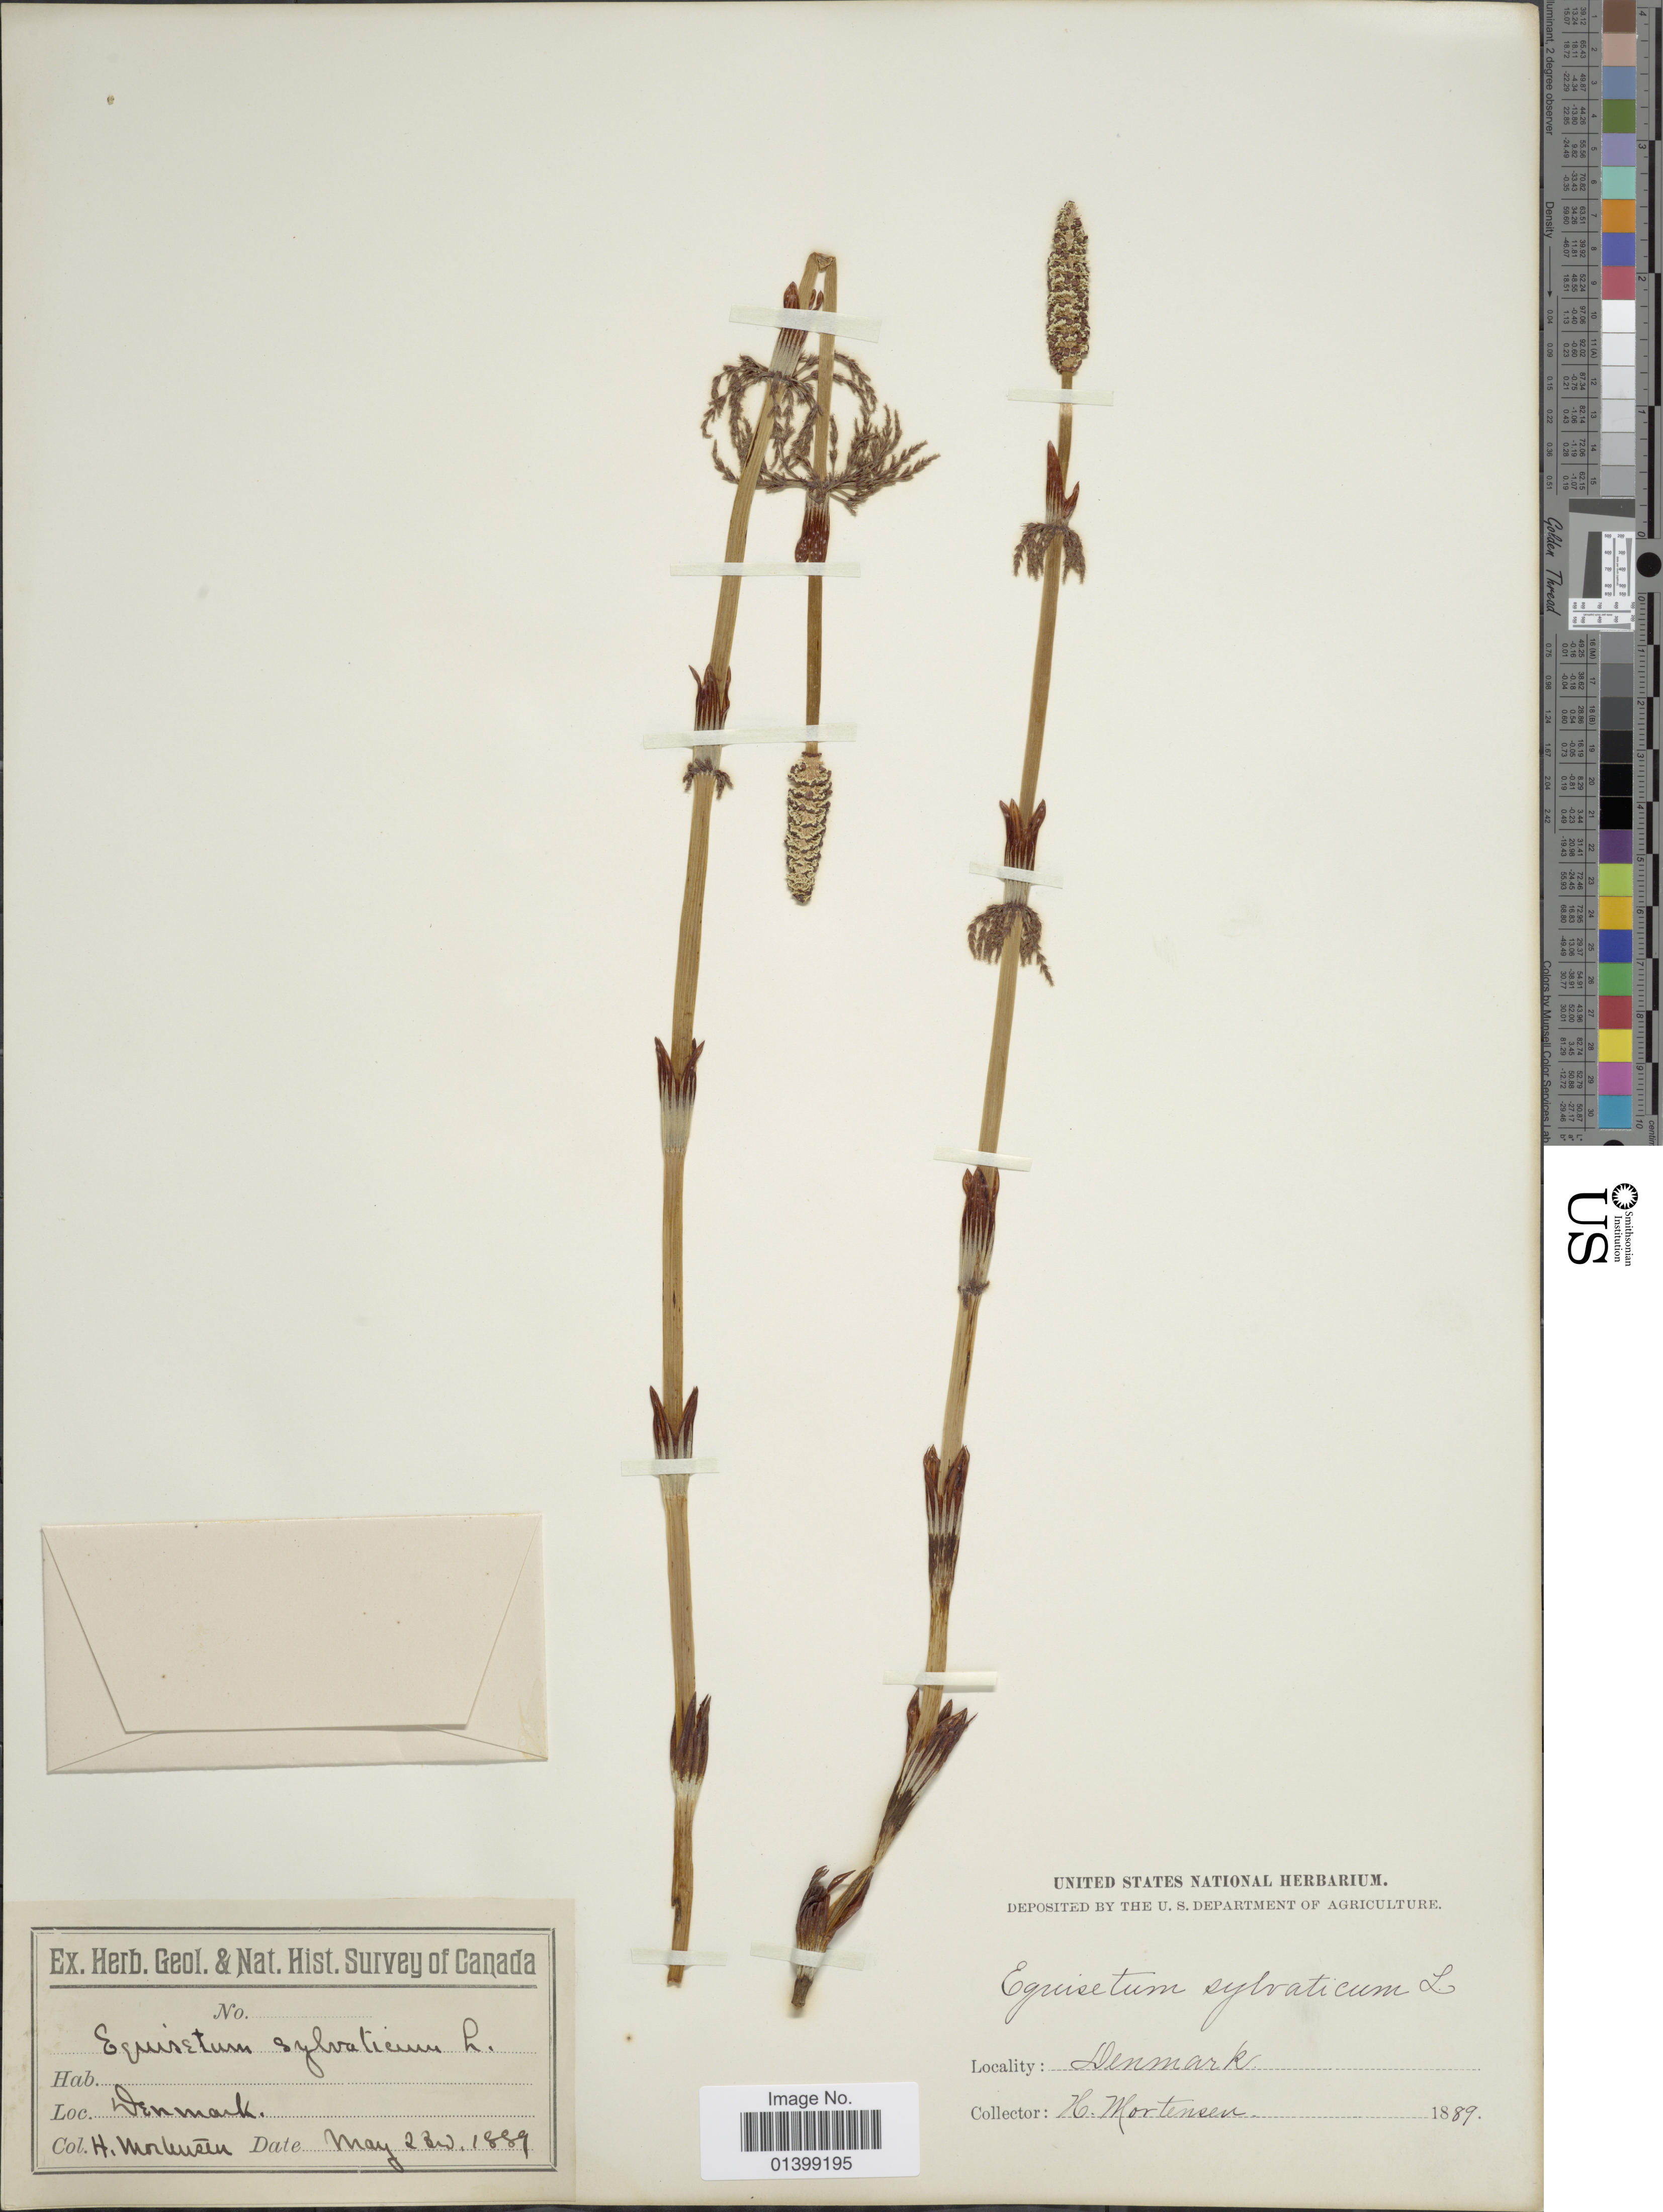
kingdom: Plantae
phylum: Tracheophyta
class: Polypodiopsida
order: Equisetales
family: Equisetaceae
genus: Equisetum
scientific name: Equisetum sylvaticum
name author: L.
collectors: H. Mortensen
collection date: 1889-05-23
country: Denmark